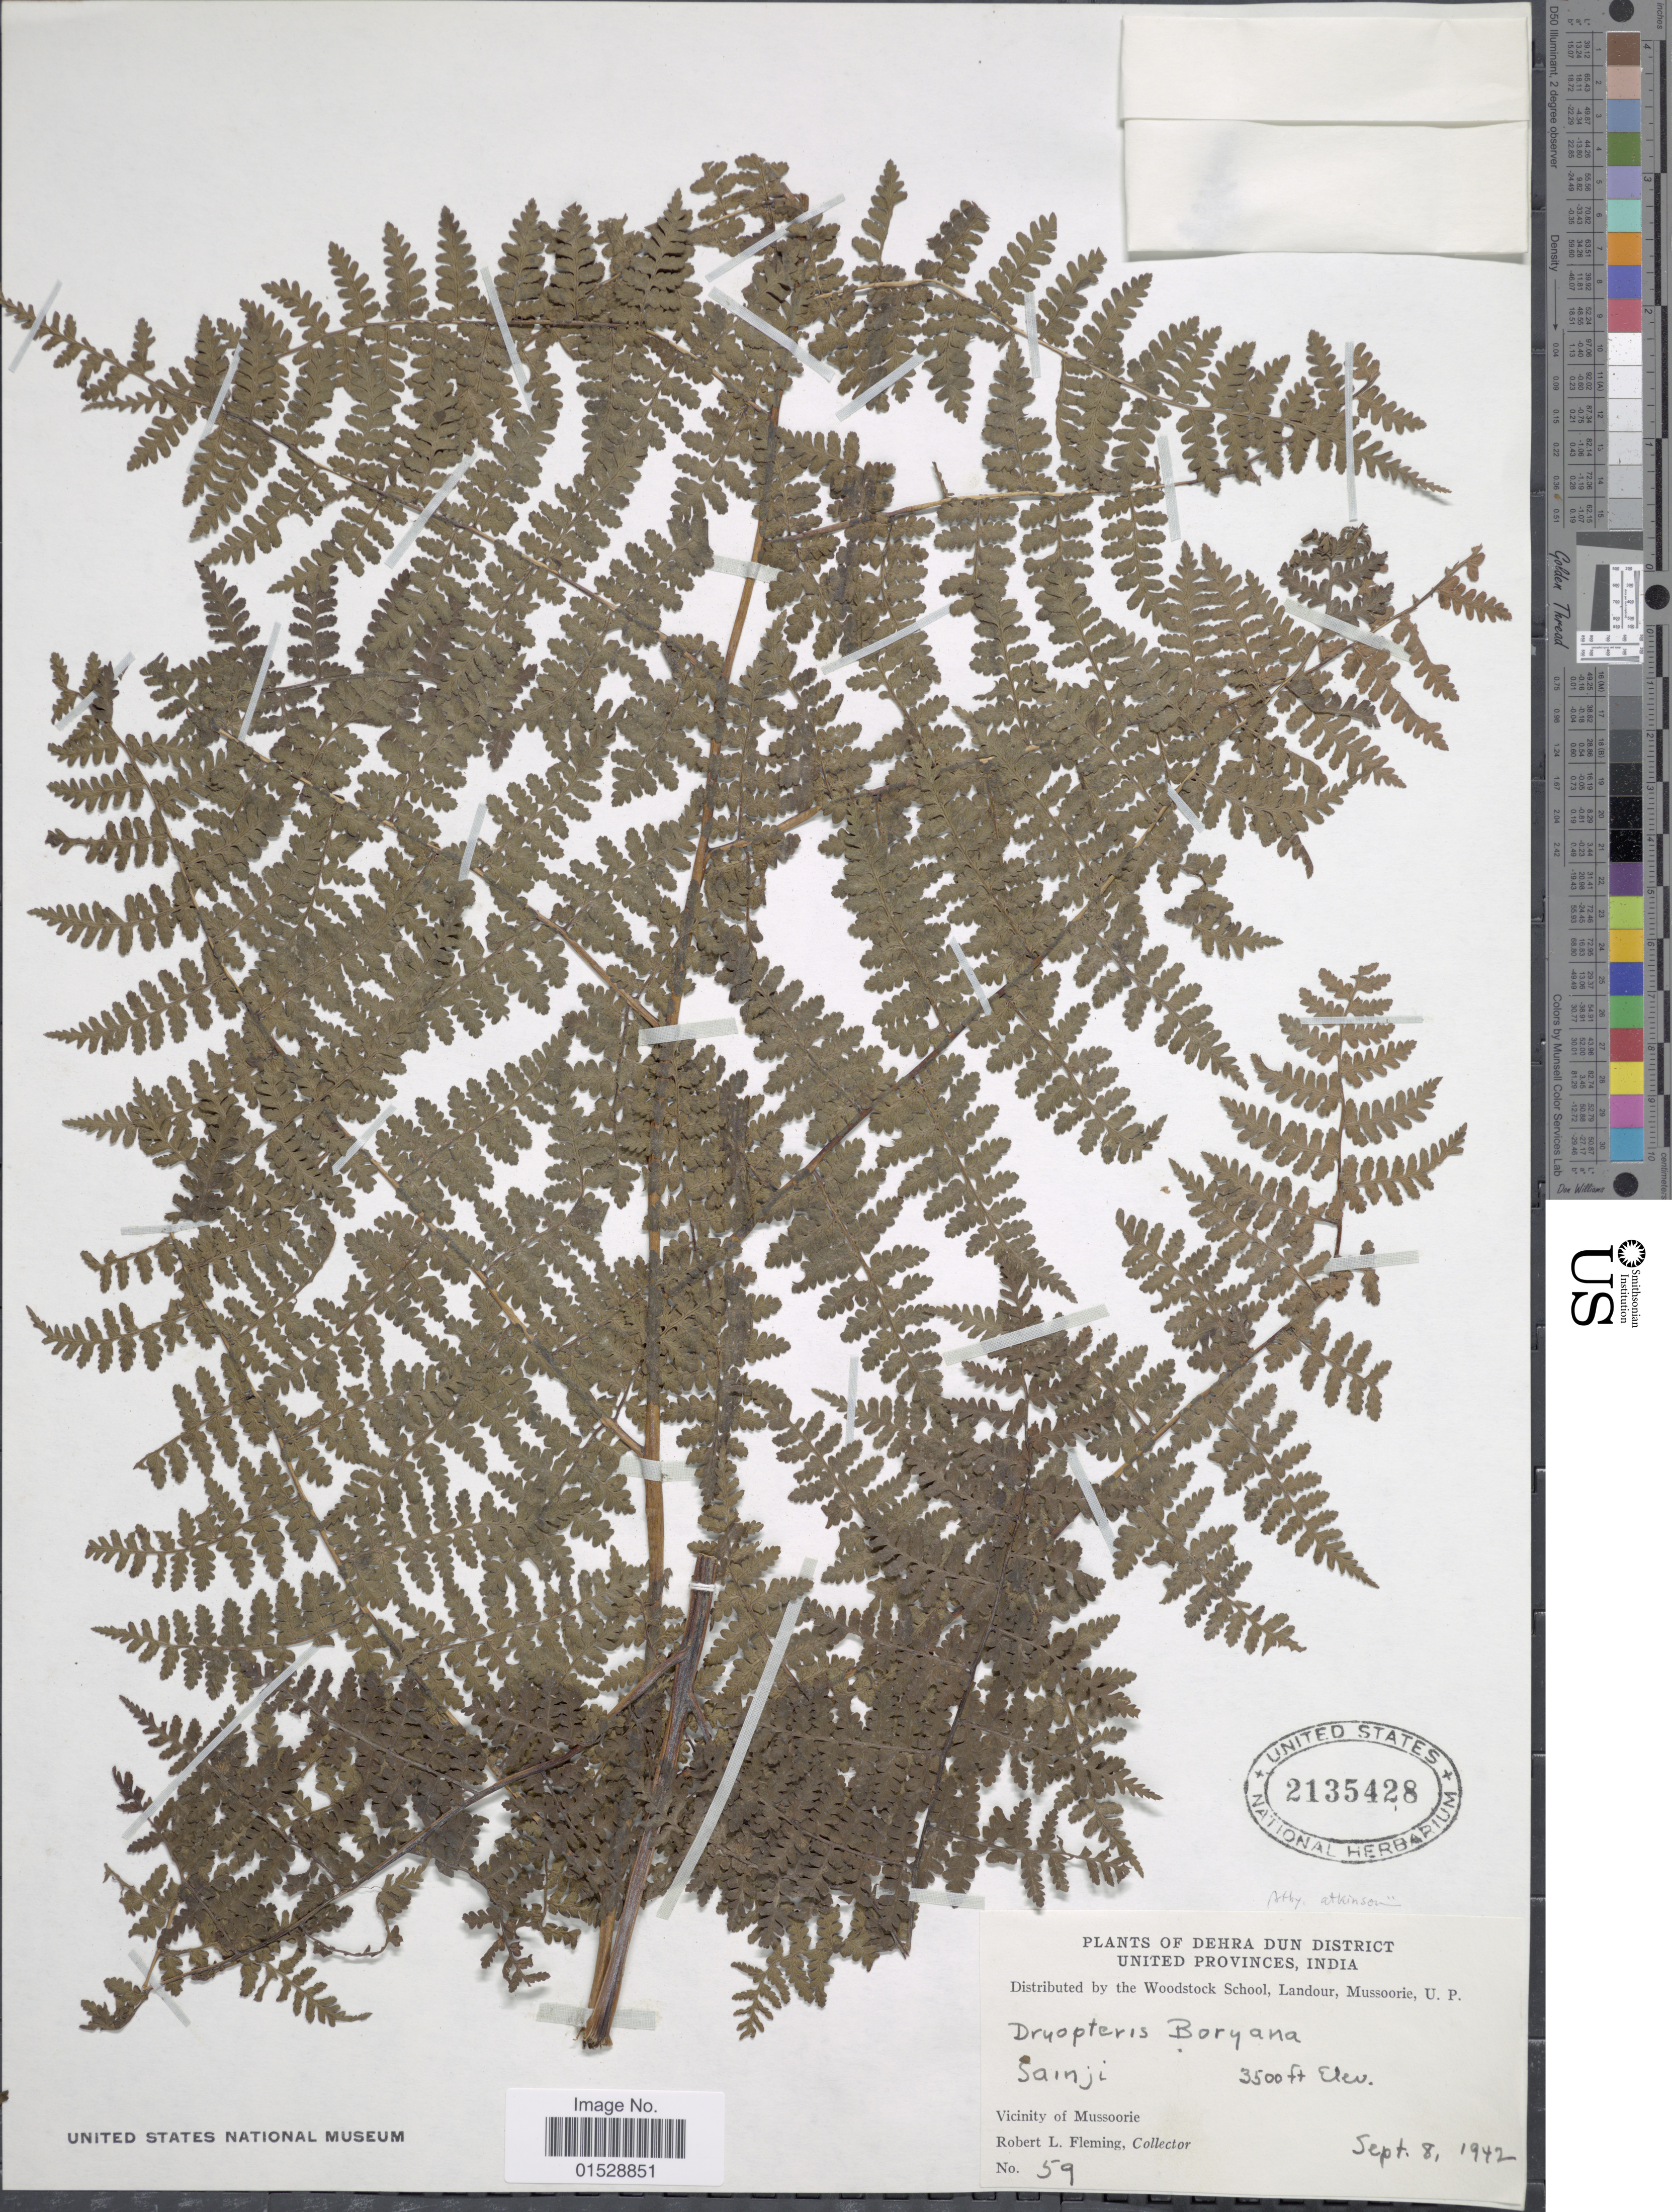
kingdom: Plantae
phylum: Tracheophyta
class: Polypodiopsida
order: Polypodiales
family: Athyriaceae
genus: Deparia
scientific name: Deparia boryana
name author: (Willd.) M. Kato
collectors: R. Fleming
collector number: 59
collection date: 1942-09-08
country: India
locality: Dehra Dun District, United Provinces, Saini, Vicinity of Mussoorie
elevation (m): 1067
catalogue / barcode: US 2135428